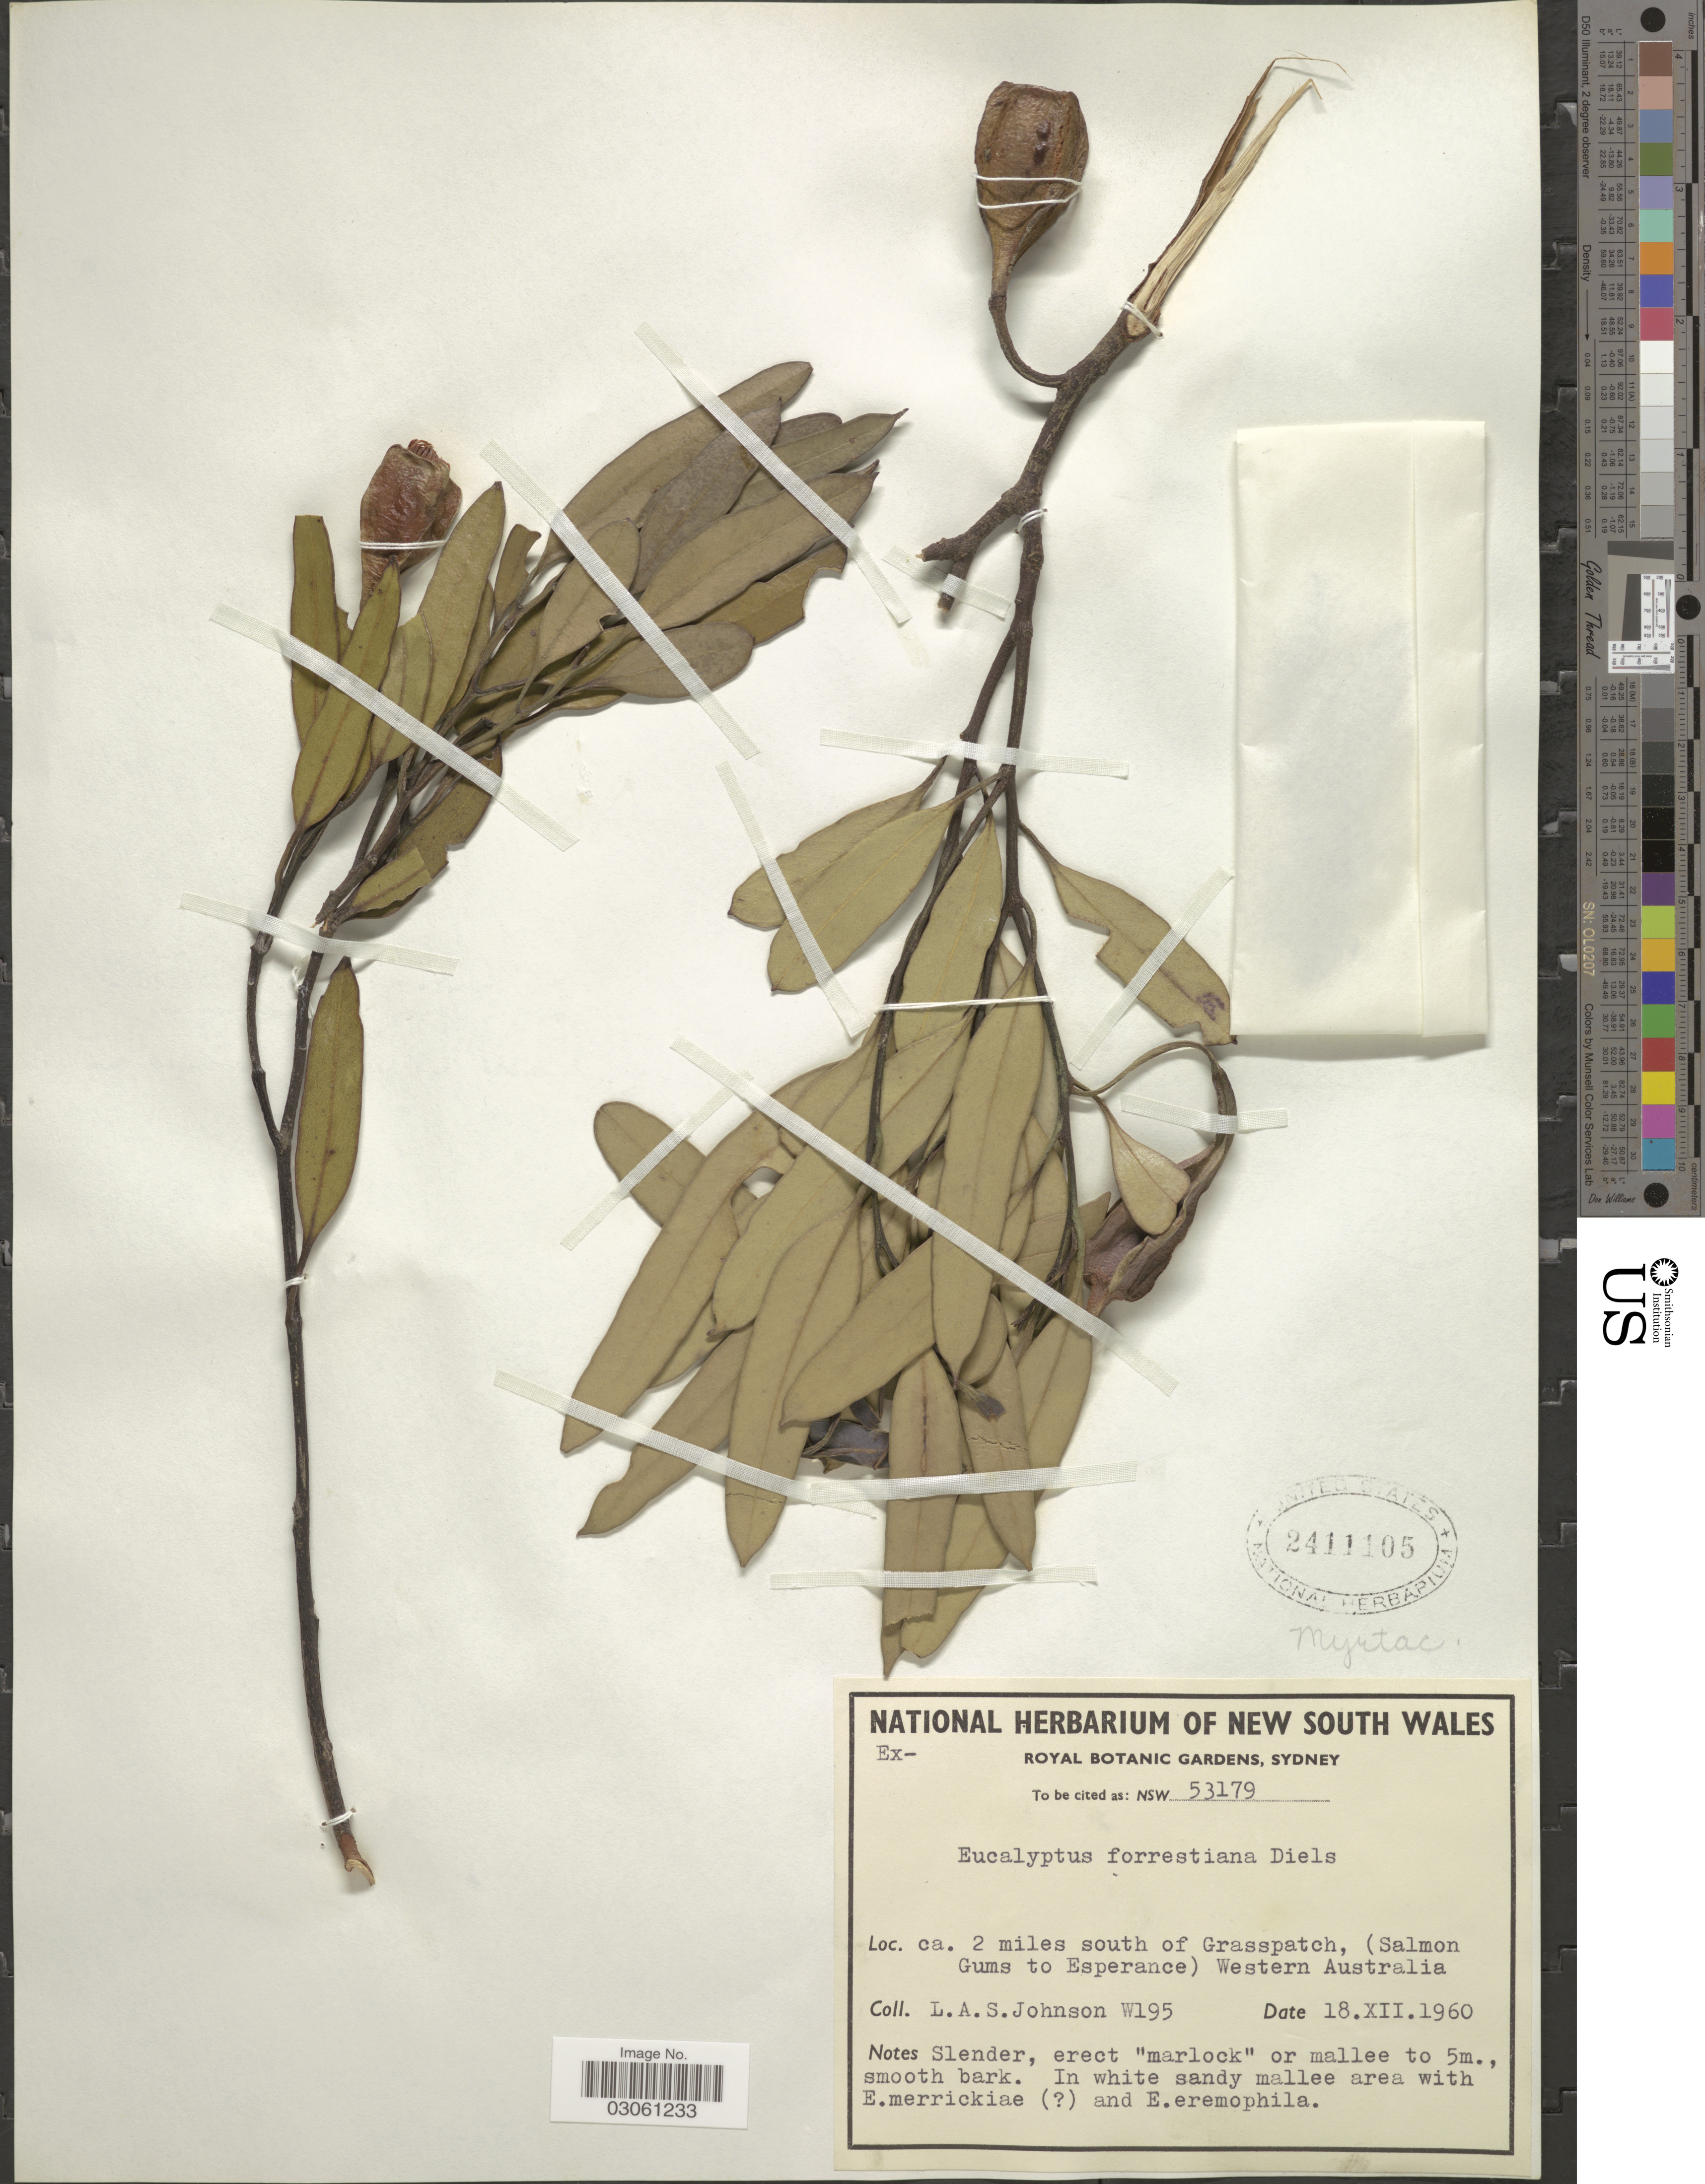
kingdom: Plantae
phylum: Tracheophyta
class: Magnoliopsida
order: Myrtales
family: Myrtaceae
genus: Eucalyptus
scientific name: Eucalyptus forrestiana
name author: Diels & Maiden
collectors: L. A. S. Johnson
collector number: W195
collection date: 1960-12-18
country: Australia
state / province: Western Australia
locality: Ca. 2 miles south of Grasspatch, (Salmon Gums to Esperance).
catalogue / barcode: US 2411105